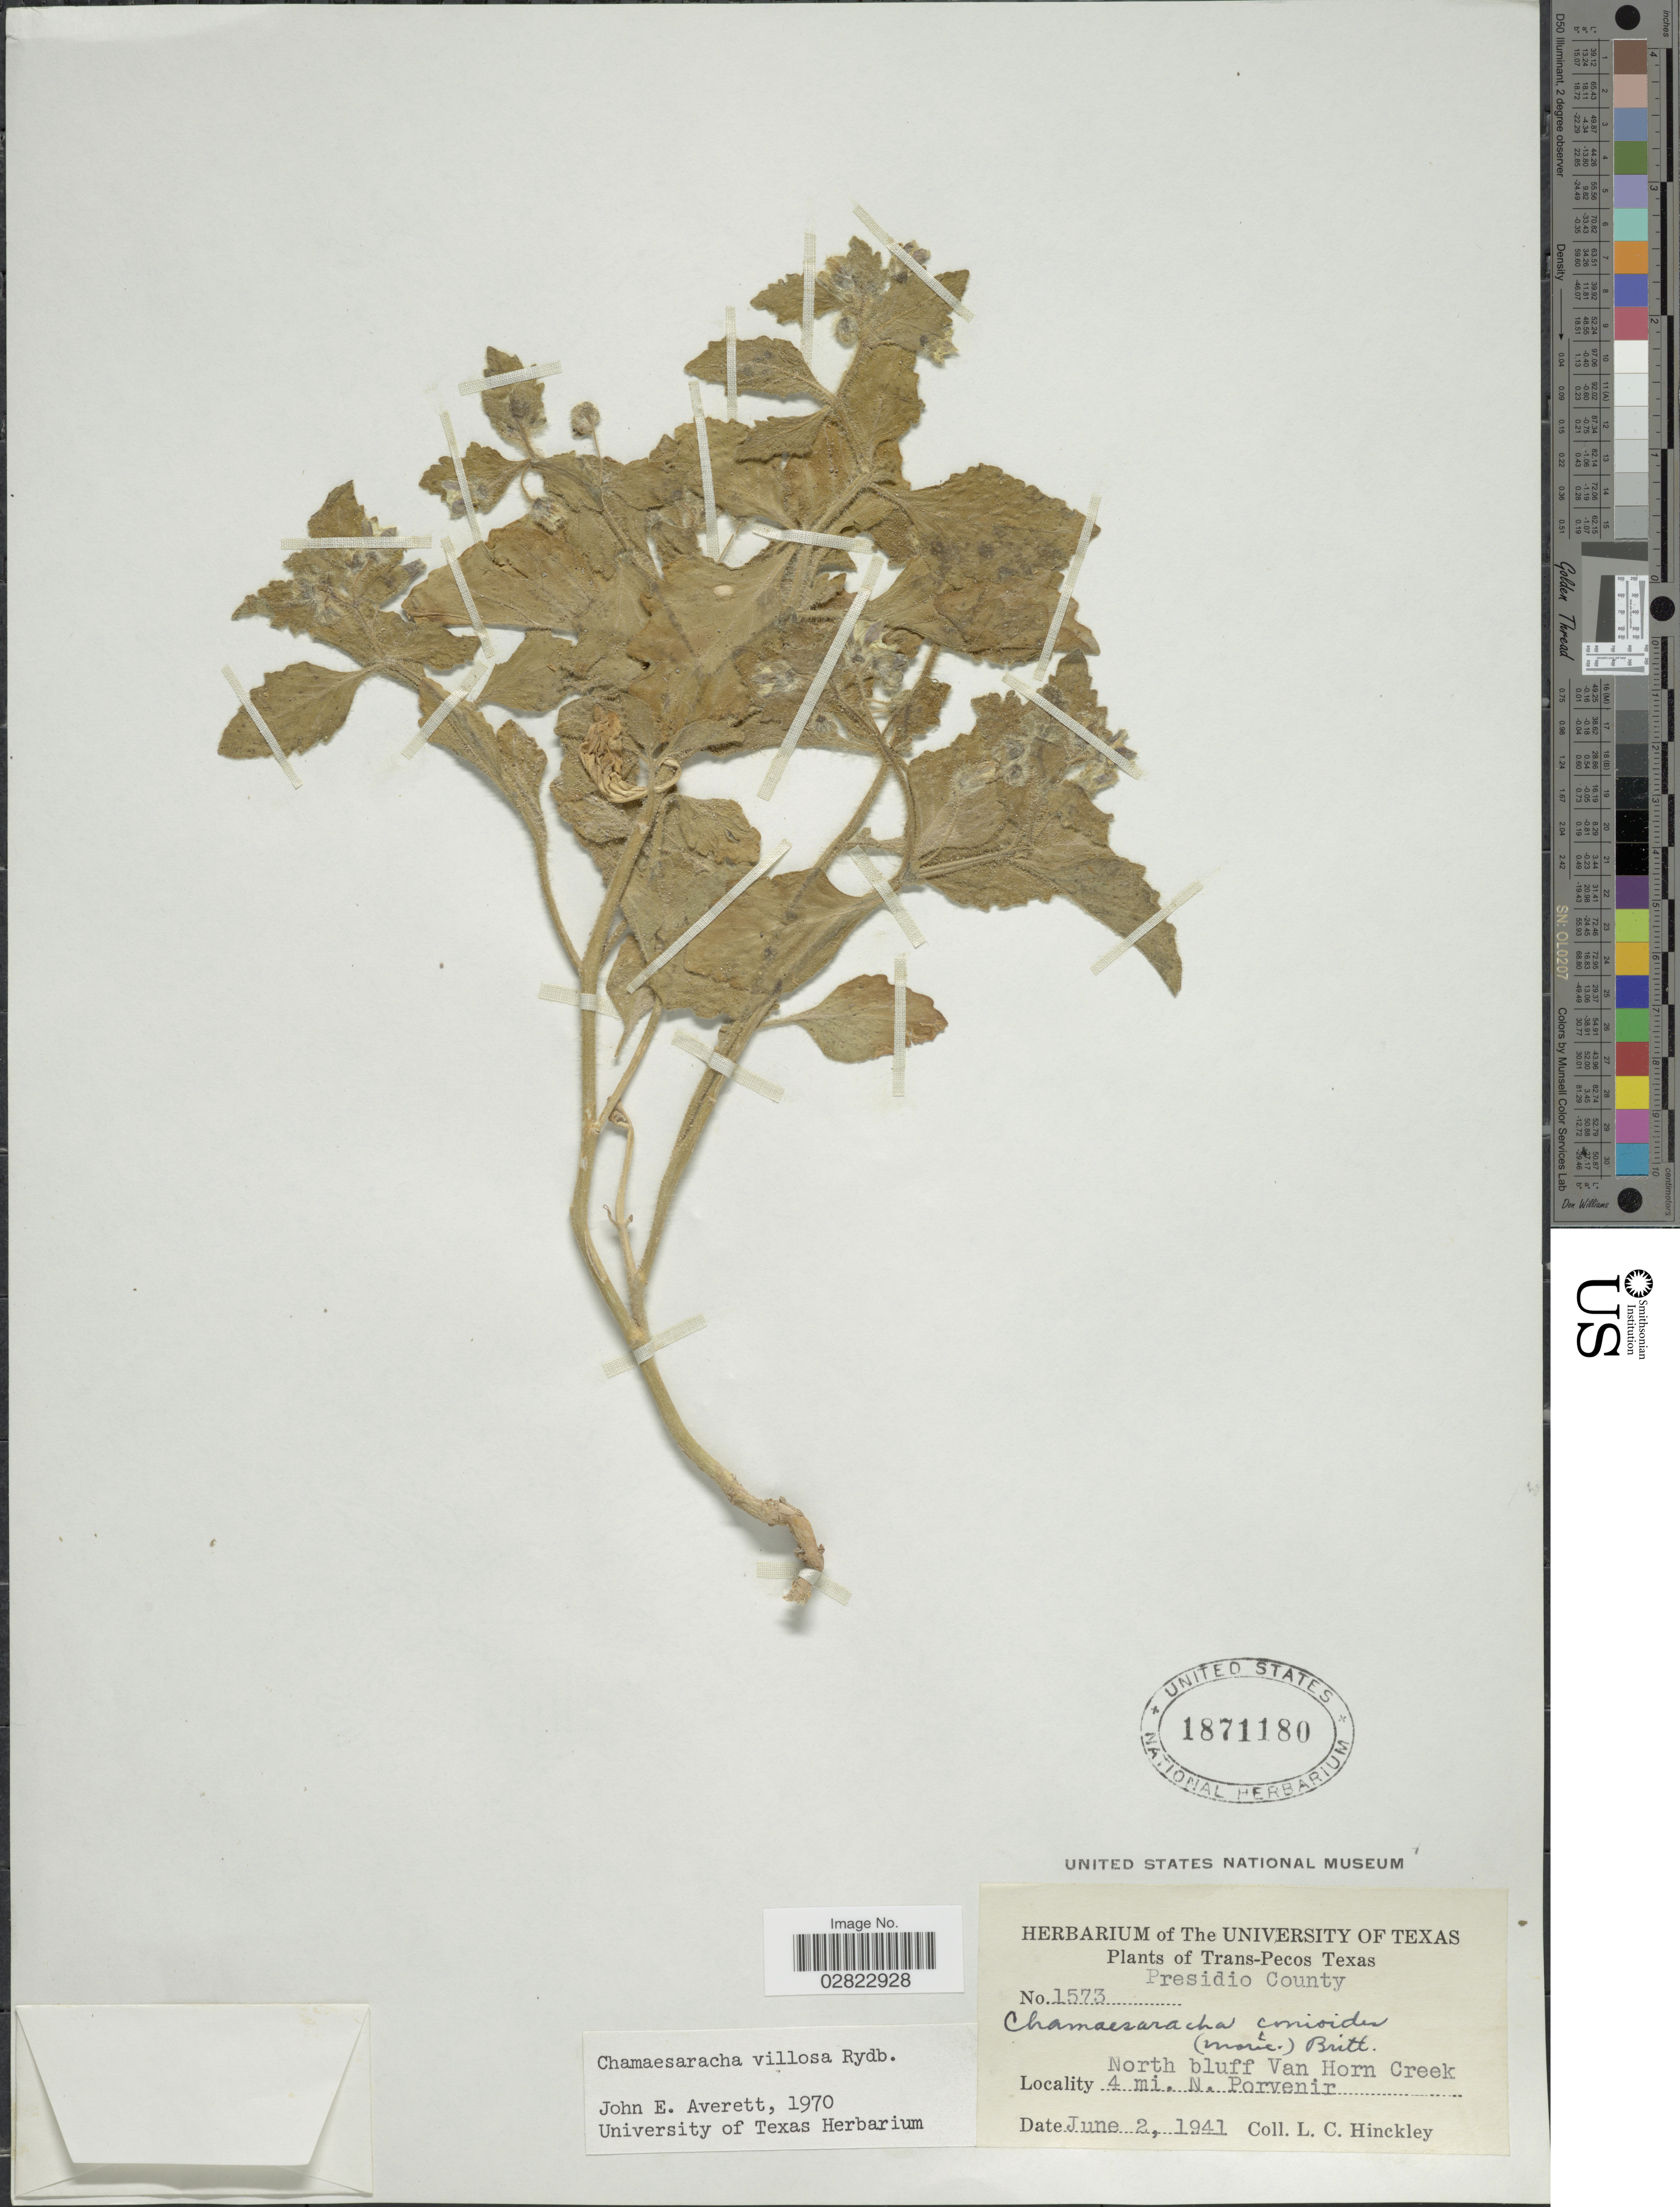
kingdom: Plantae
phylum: Tracheophyta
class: Magnoliopsida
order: Solanales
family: Solanaceae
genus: Chamaesaracha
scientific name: Chamaesaracha villosa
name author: Rydb.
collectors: L. Hinckley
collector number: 1573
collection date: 1941-06-02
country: United States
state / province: Texas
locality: Trans-Pecos Texas, Presidio County, North bluff Von Horn Creek, 4 mi. N. Porvenir.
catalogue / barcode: US 1871180